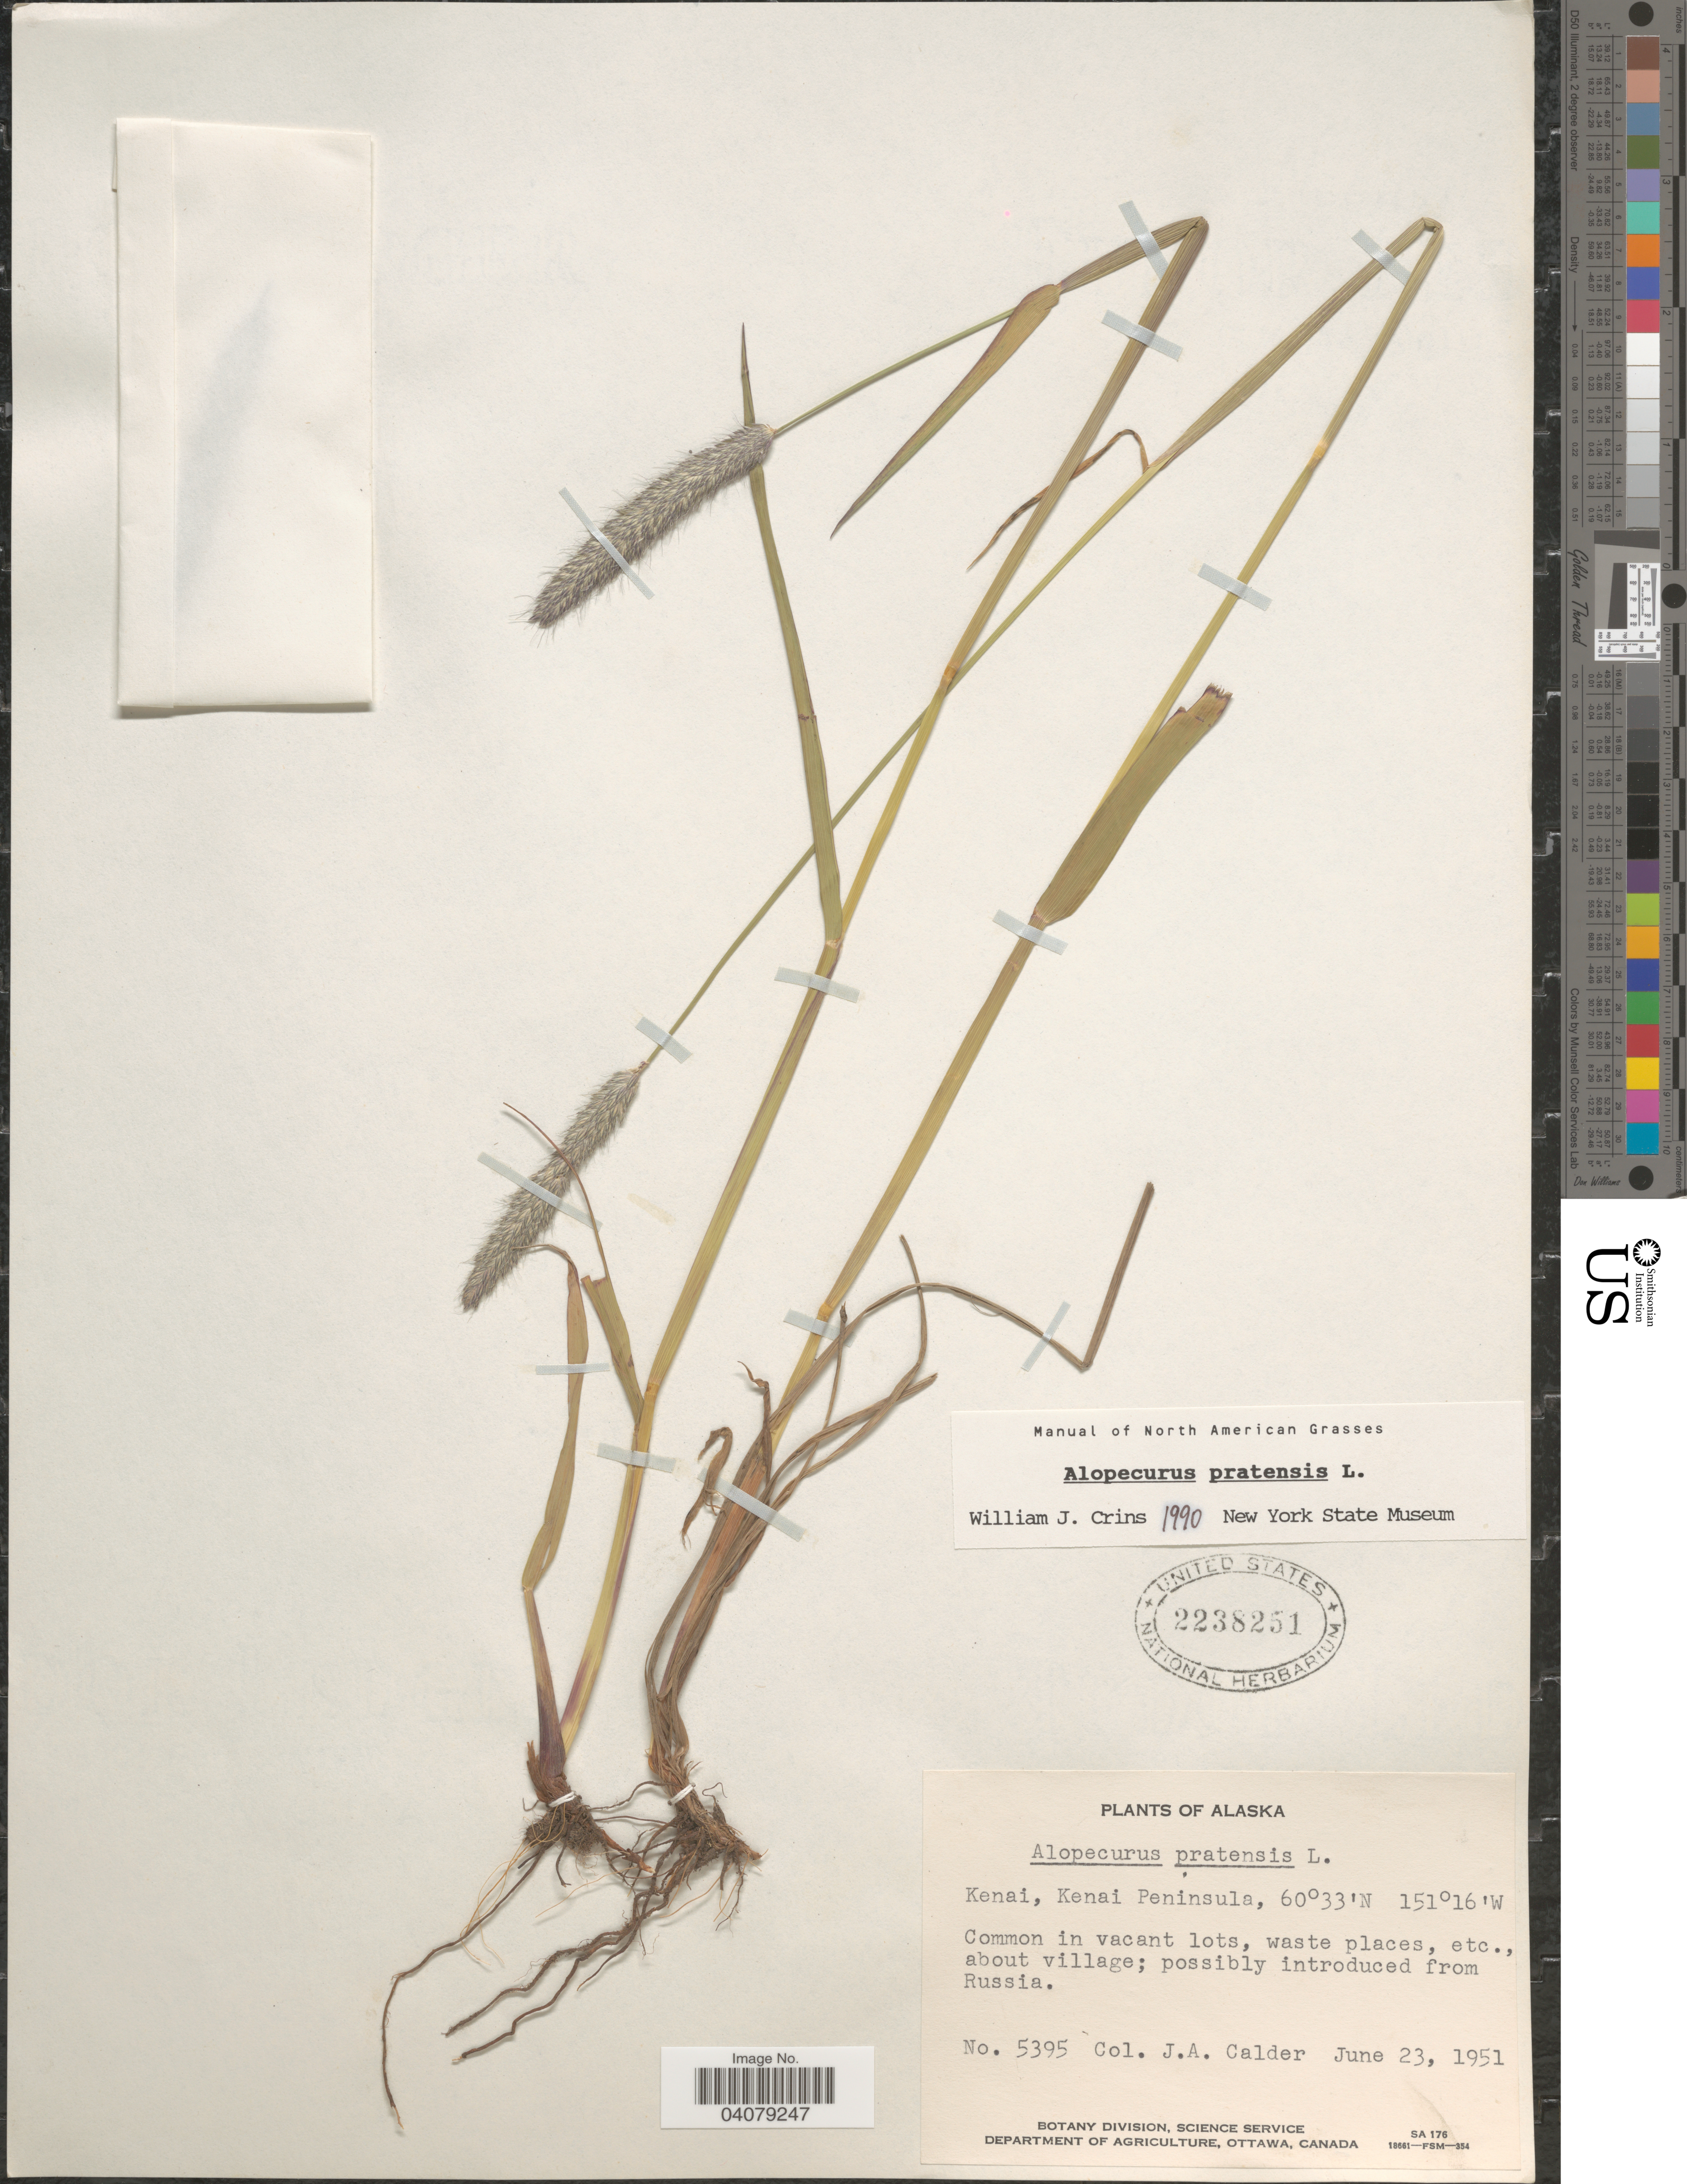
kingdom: Plantae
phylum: Tracheophyta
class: Liliopsida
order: Poales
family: Poaceae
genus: Alopecurus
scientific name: Alopecurus pratensis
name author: L.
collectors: J. A. Calder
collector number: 5395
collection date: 1951-06-23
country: United States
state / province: Alaska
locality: Kenai, Kenai Peninsula. Common in vacant lots, waste places, etc., about village; possibly introduced from Russia.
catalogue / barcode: US 2238251